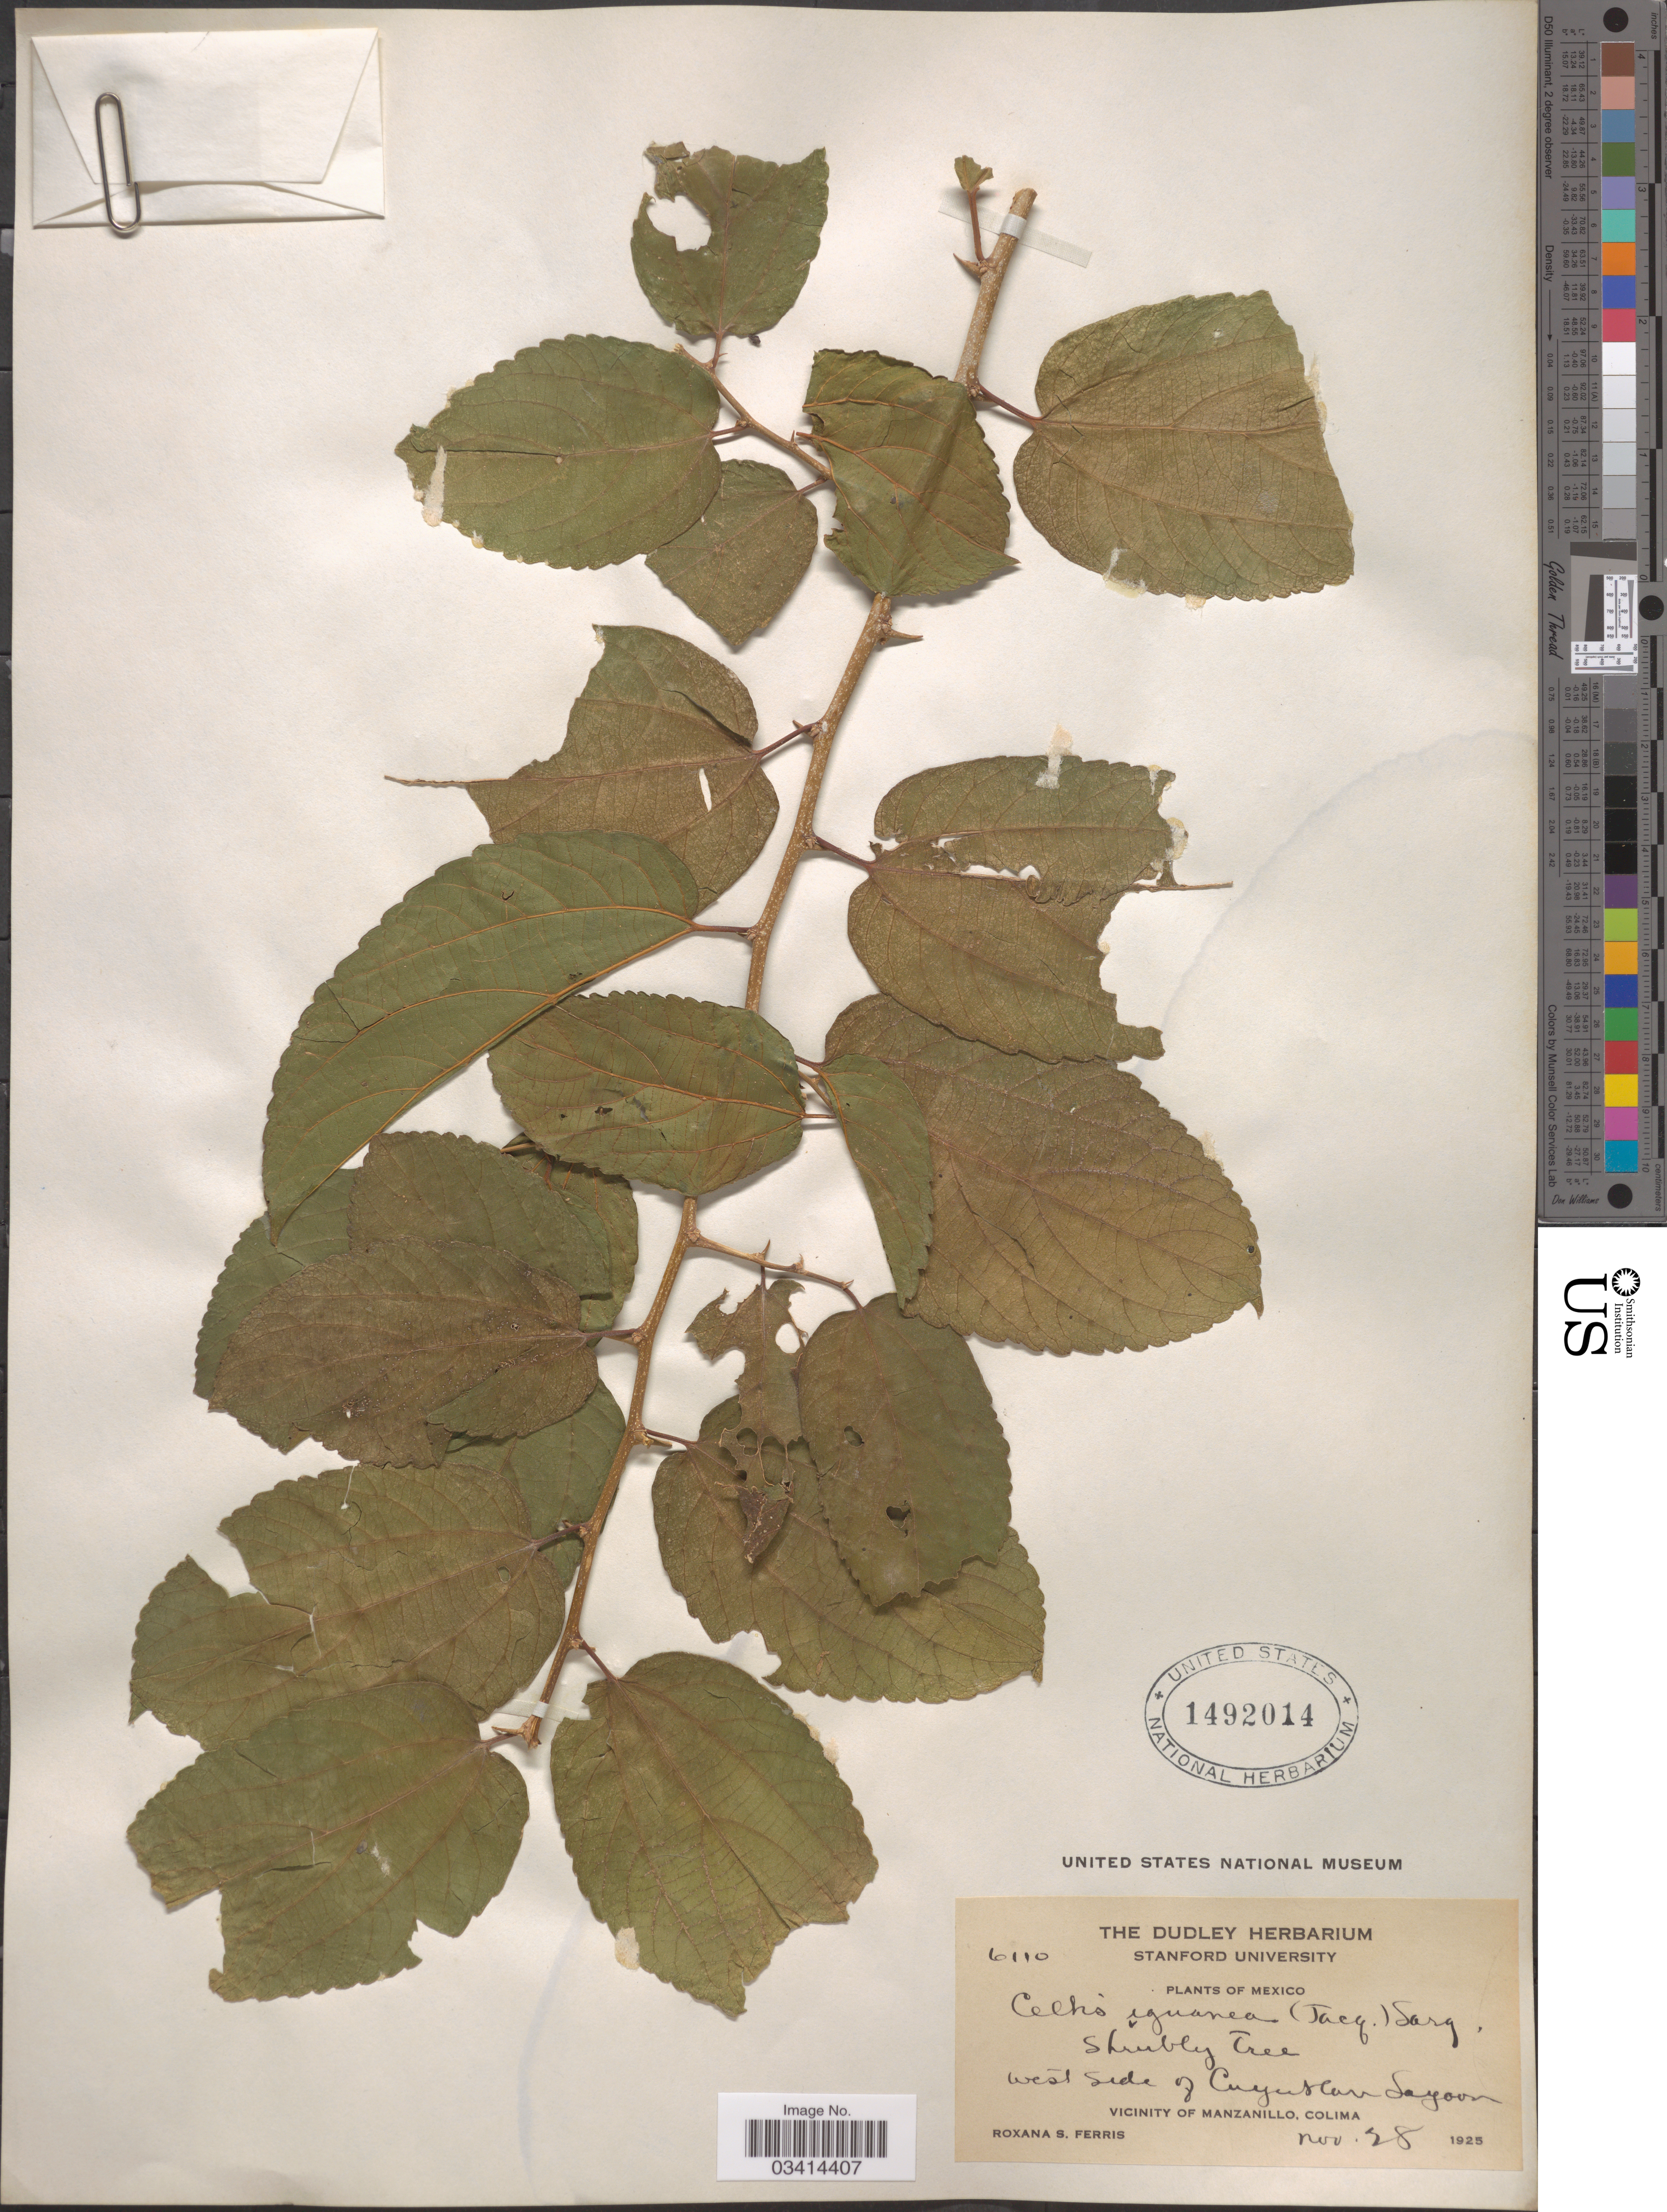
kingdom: Plantae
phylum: Tracheophyta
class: Magnoliopsida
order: Rosales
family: Cannabaceae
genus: Celtis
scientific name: Celtis iguanaea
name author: (Jacq.) Sarg.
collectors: R. S. Ferris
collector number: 6110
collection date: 1925-11-28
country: Mexico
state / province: Colima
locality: West side of Cuyutlan Lagoon. Vicinity of Manzanillo.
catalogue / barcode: US 1492014